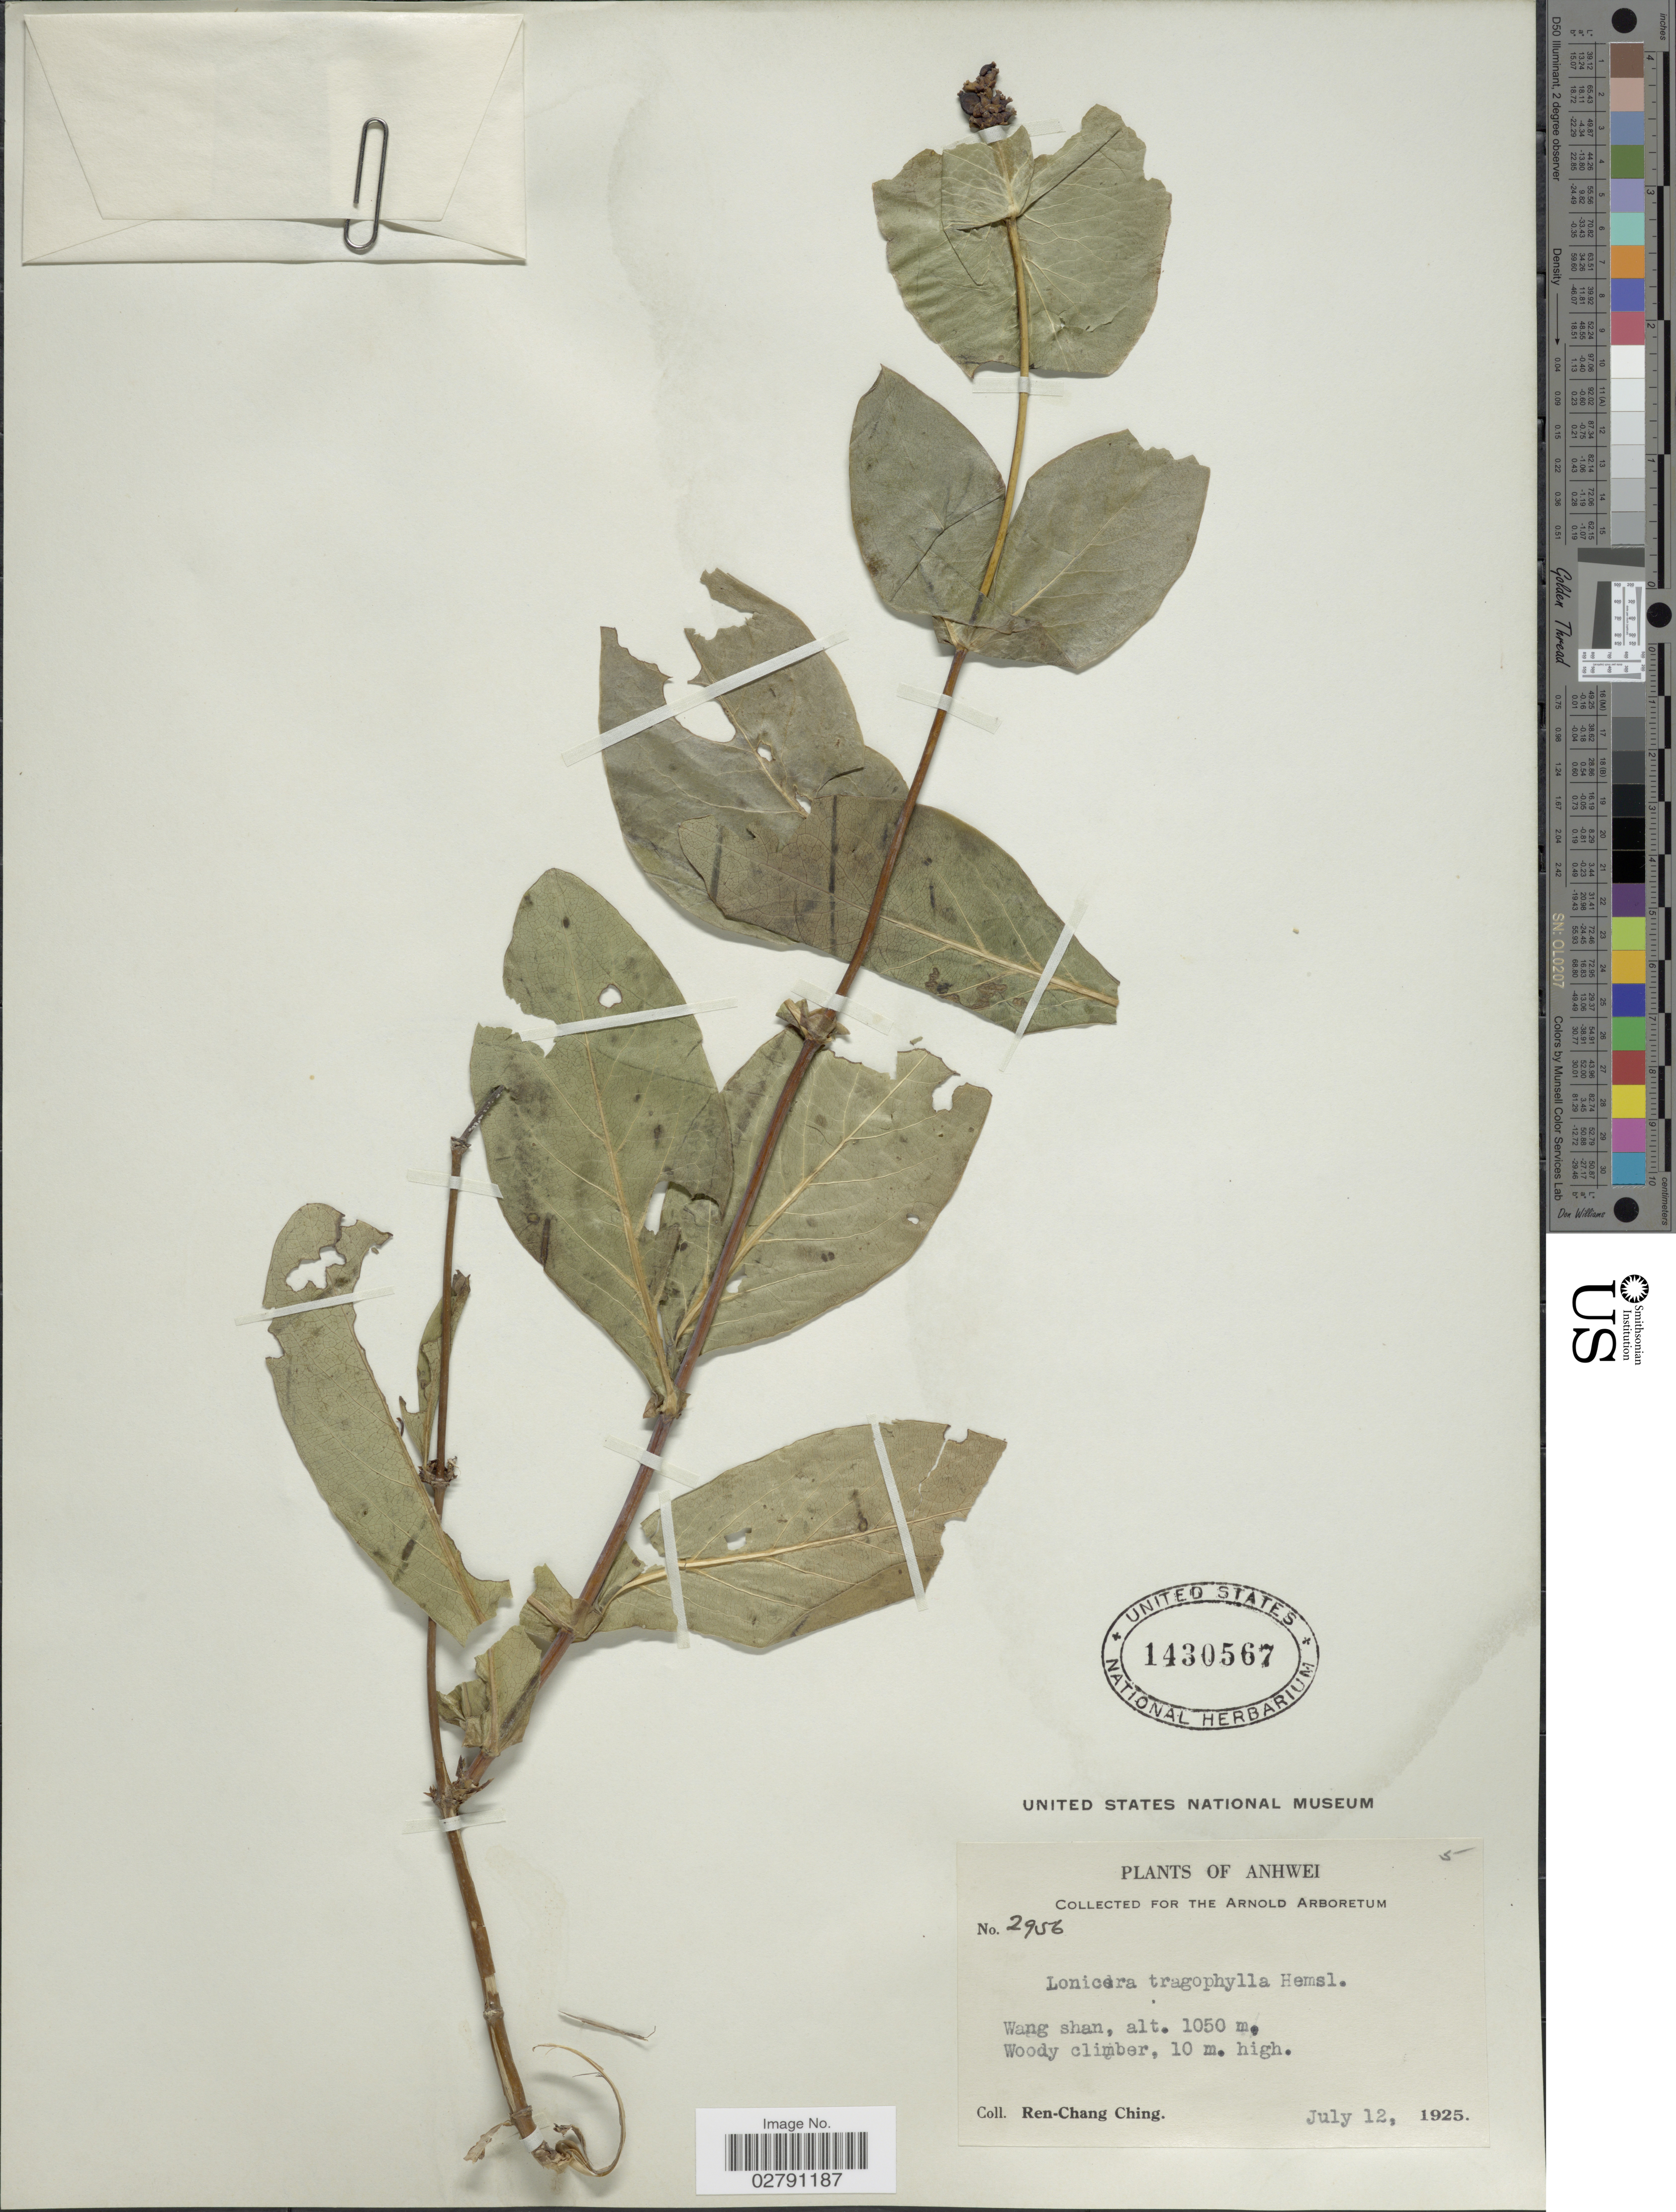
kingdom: Plantae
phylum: Tracheophyta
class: Magnoliopsida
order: Dipsacales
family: Caprifoliaceae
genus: Lonicera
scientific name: Lonicera tragophylla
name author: Hemsl.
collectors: R. C. Ching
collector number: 2956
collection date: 1925-07-12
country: China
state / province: Anhui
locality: Anhwei. Wang shan.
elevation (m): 1050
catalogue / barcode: US 1430567